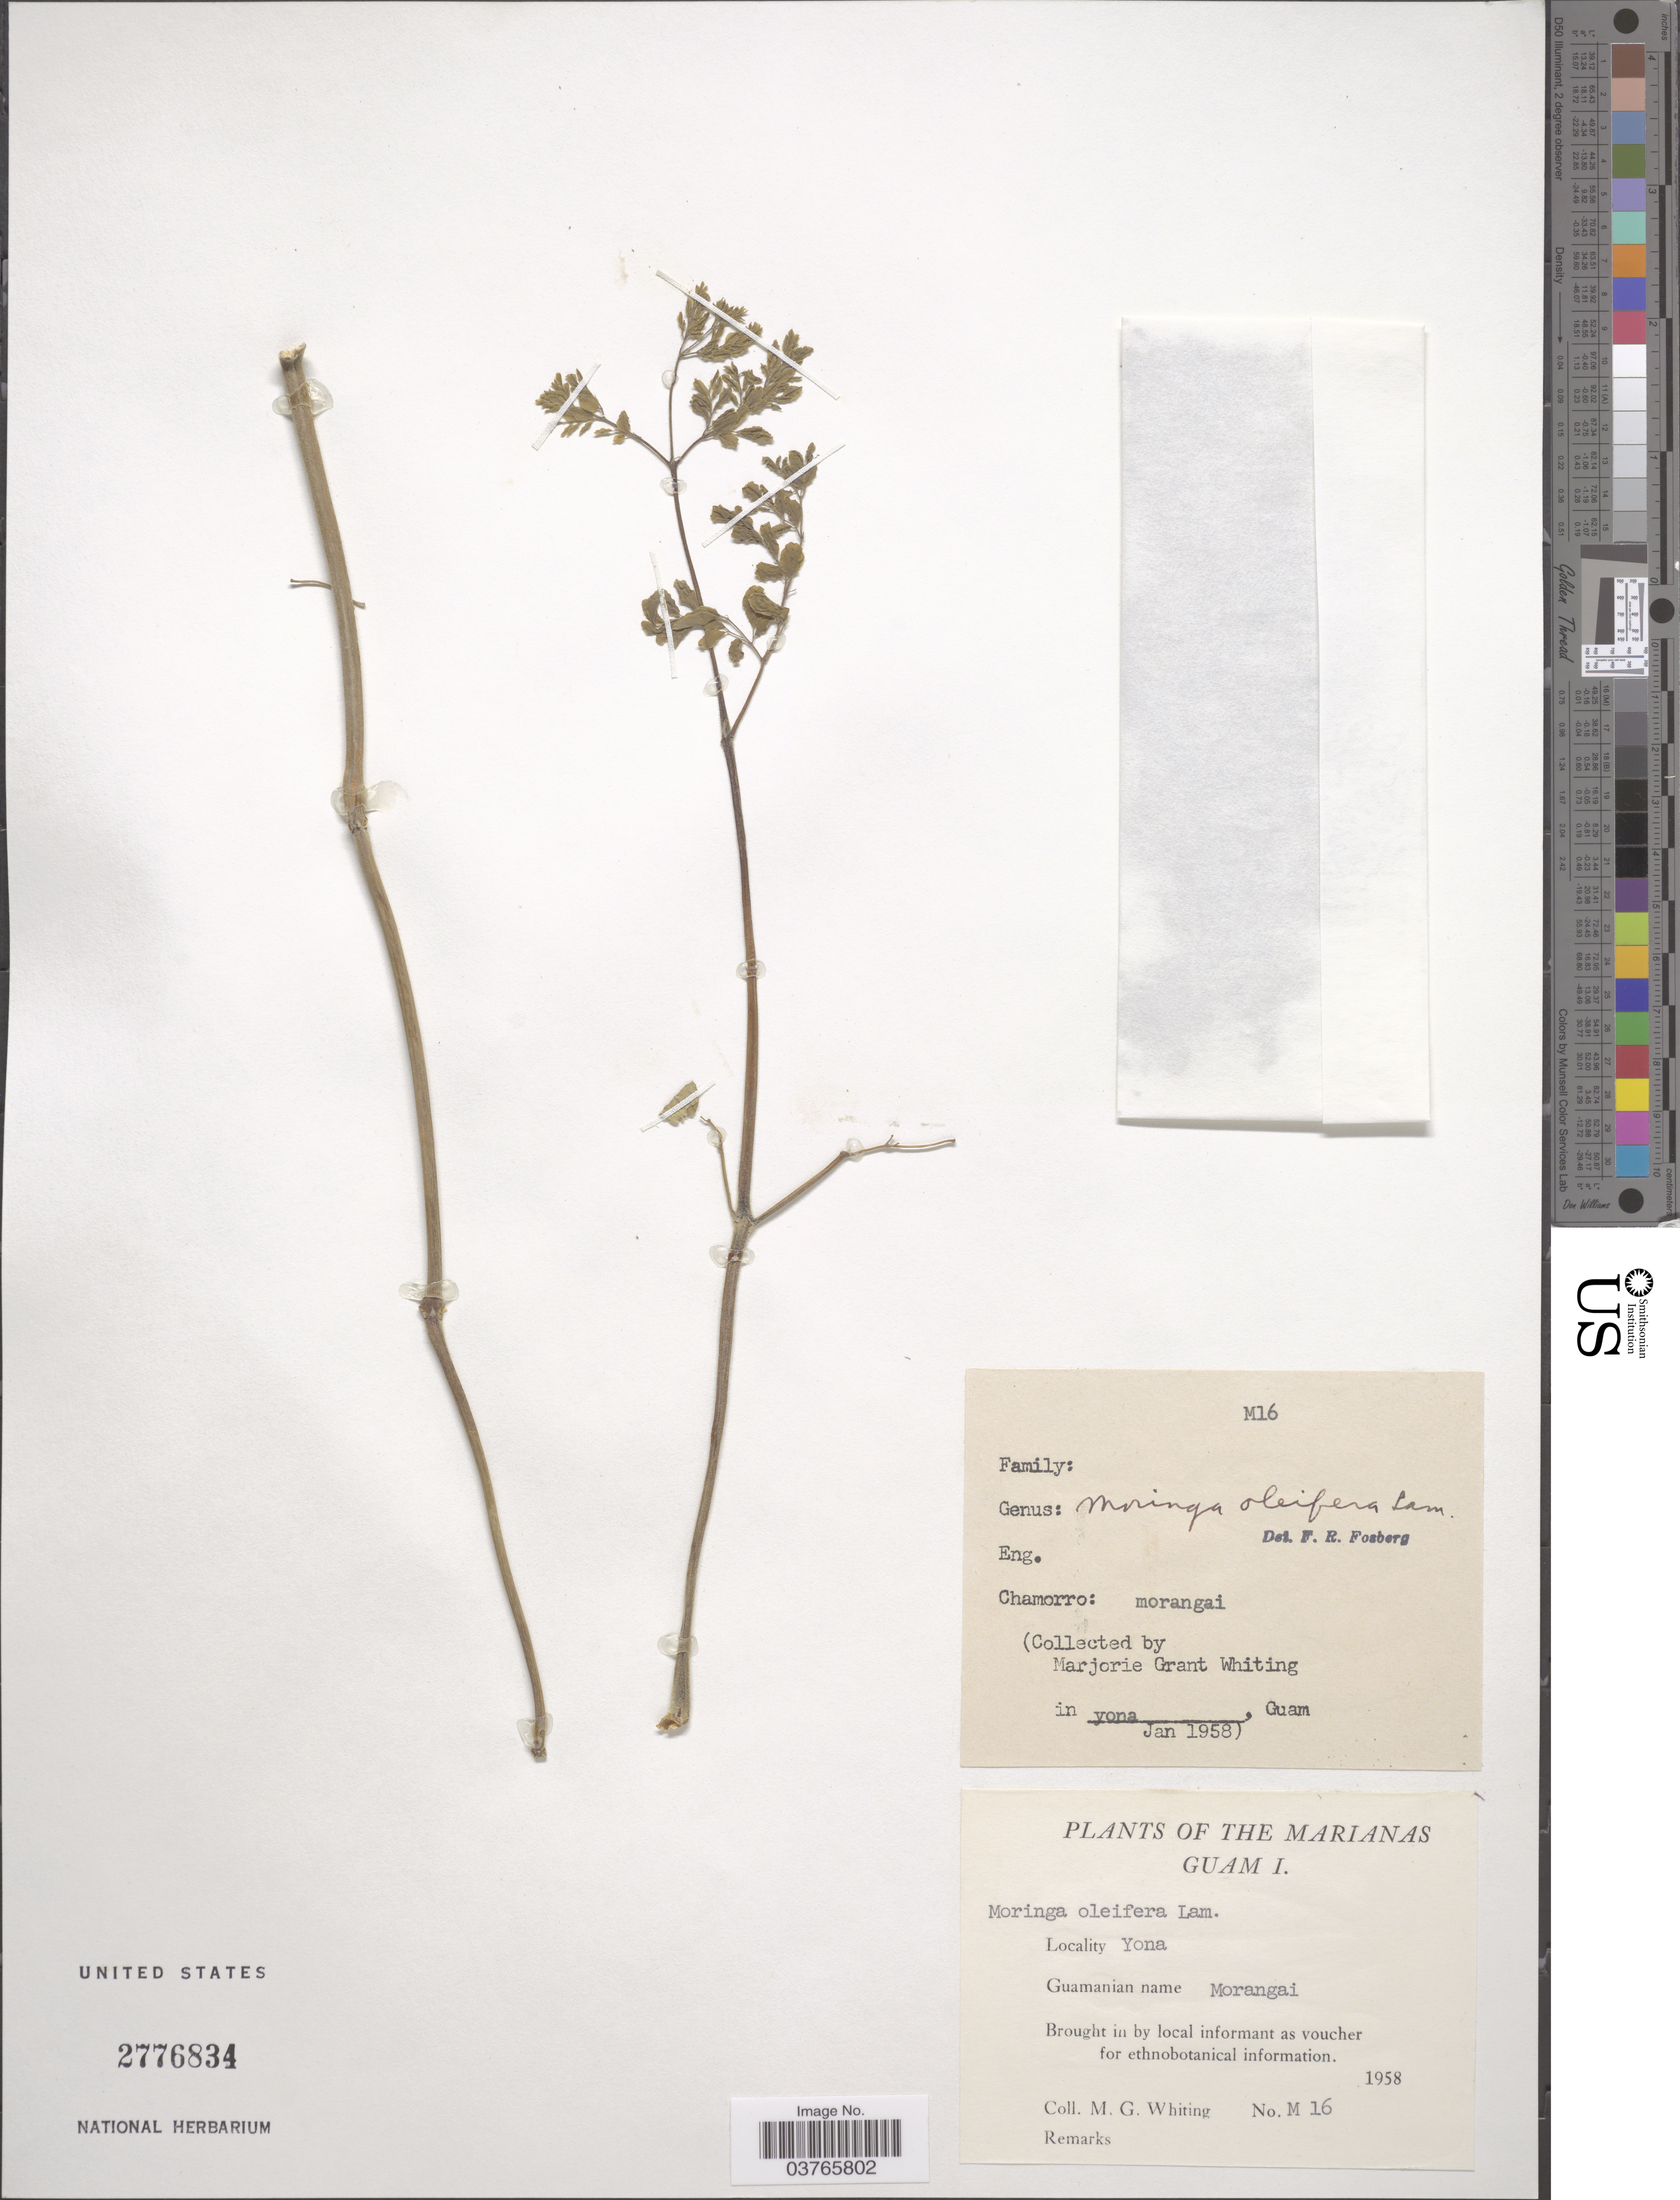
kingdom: Plantae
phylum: Tracheophyta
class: Magnoliopsida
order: Brassicales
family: Moringaceae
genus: Moringa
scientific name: Moringa oleifera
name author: Lam.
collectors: M. Whiting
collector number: M 16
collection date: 1958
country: Guam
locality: The Marianas. Guam I. Yona.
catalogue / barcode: US 2776834